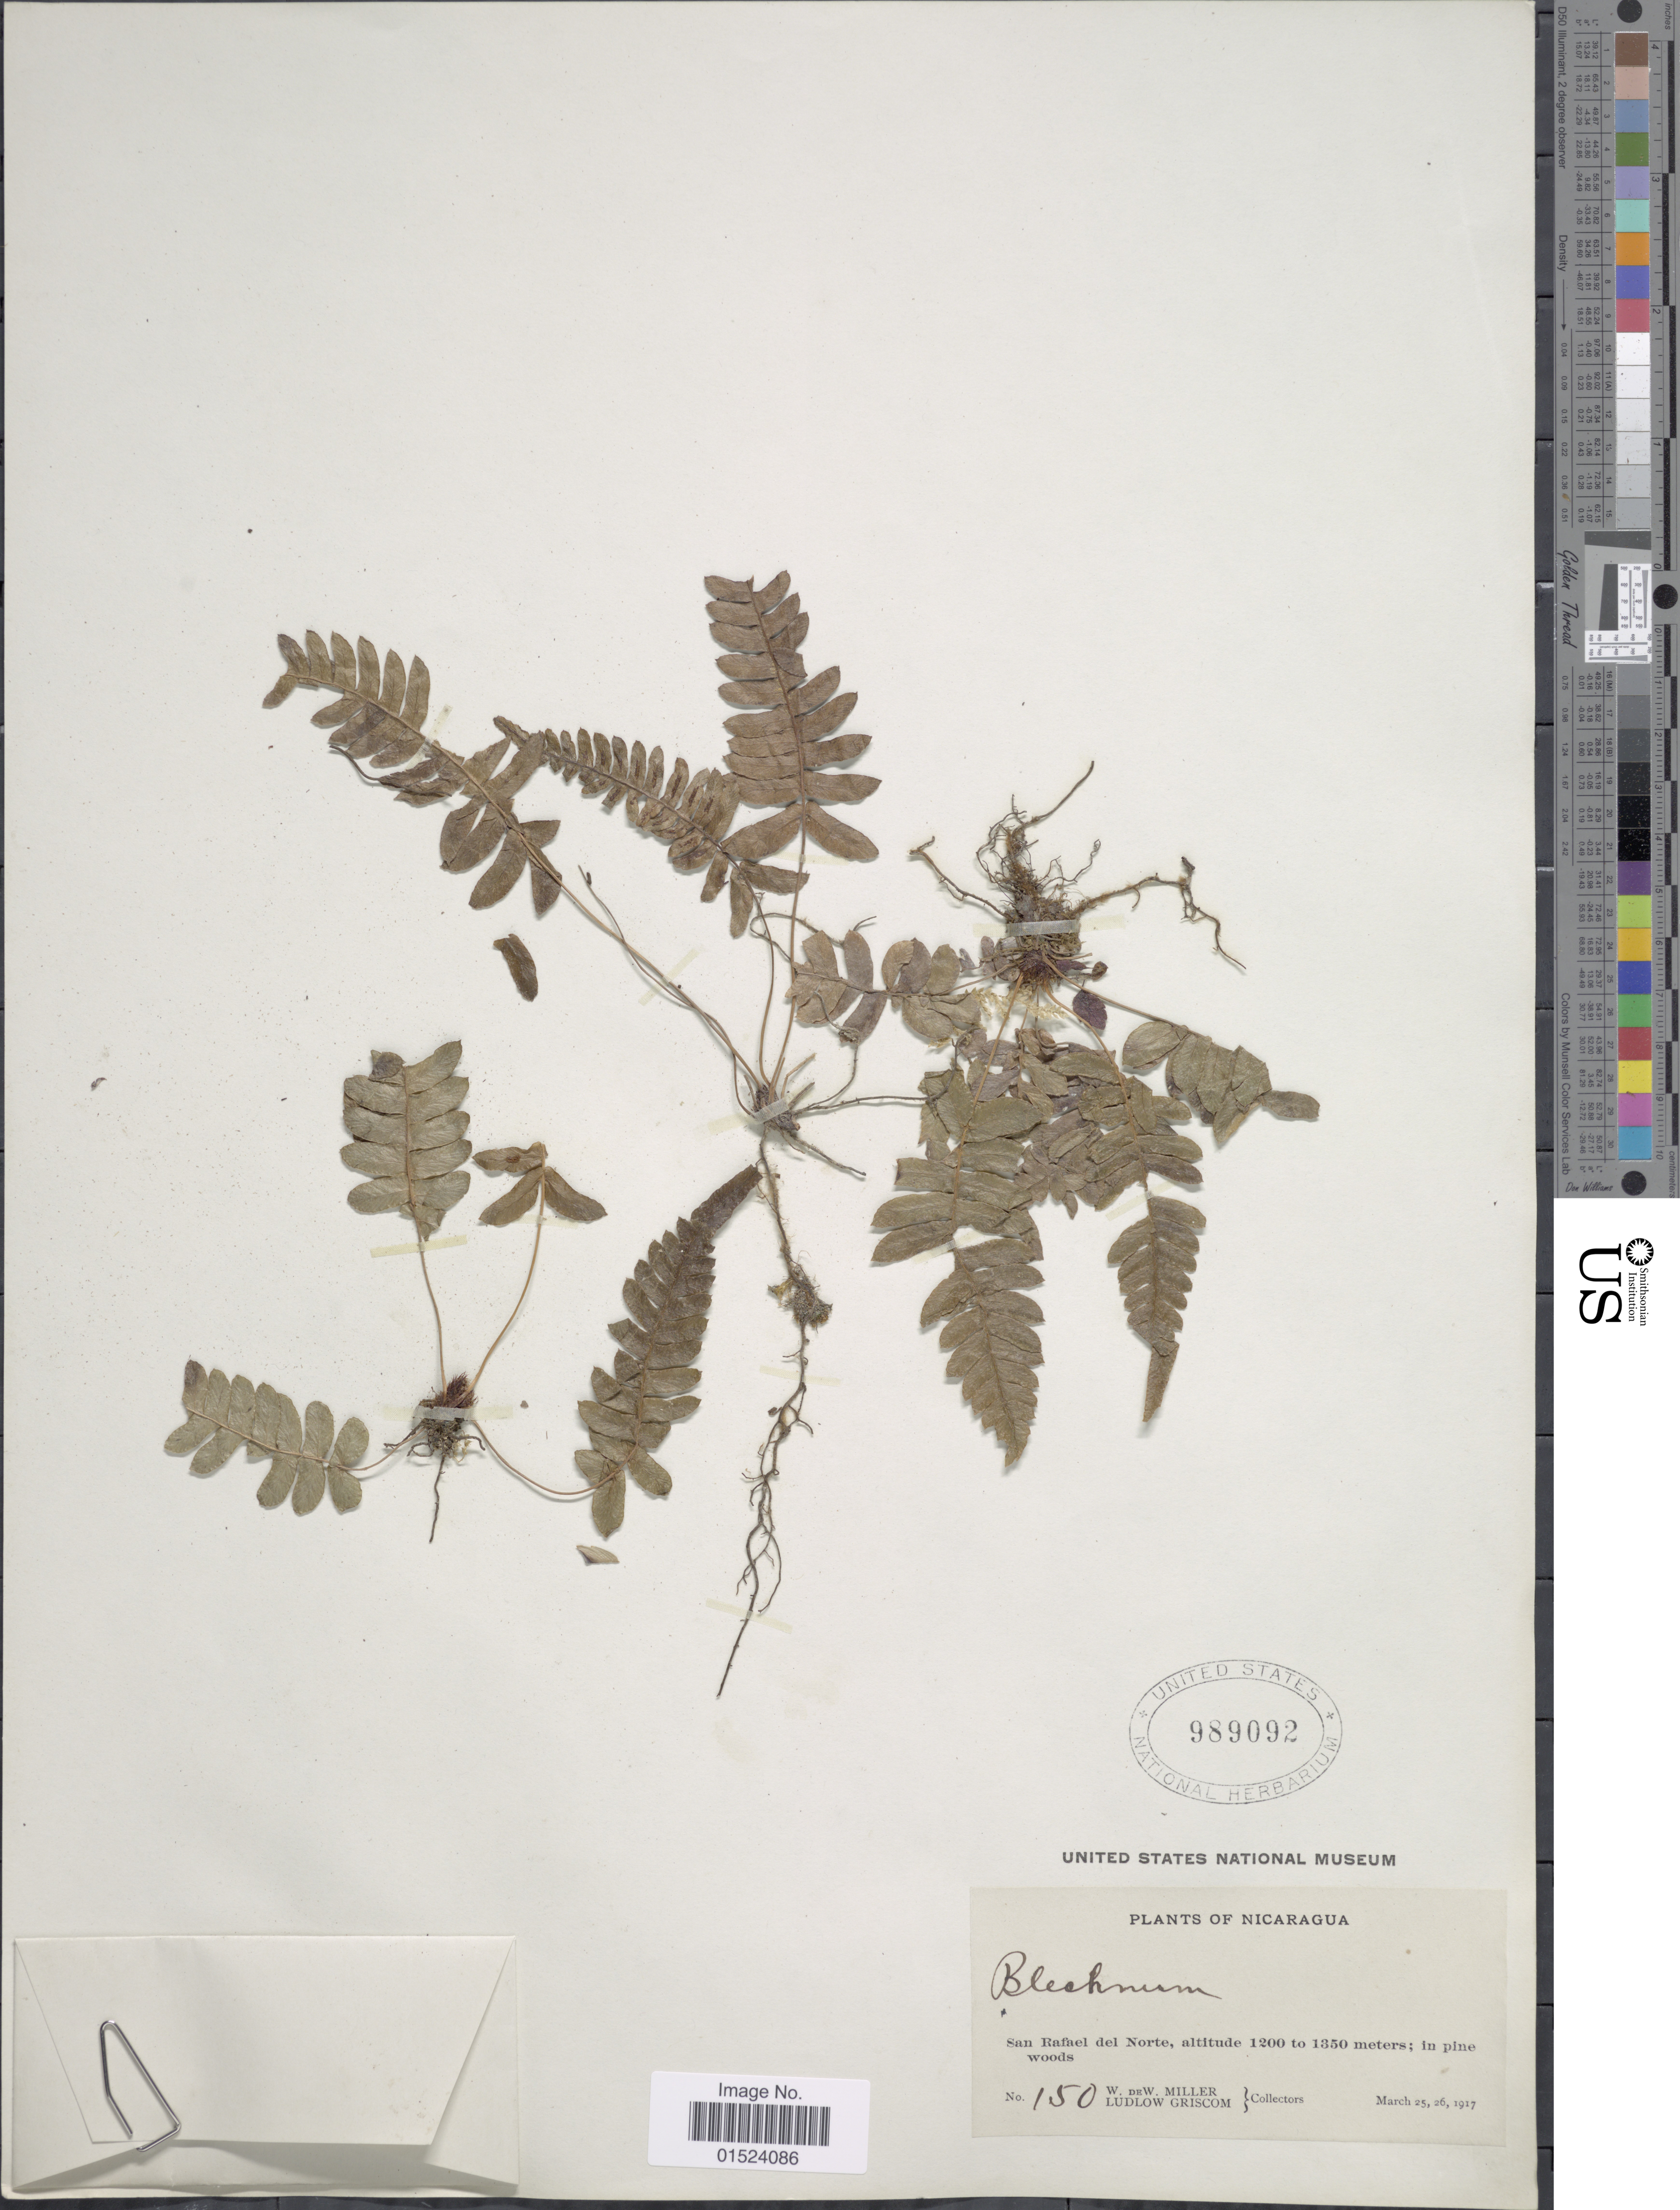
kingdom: Plantae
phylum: Tracheophyta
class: Polypodiopsida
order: Polypodiales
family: Blechnaceae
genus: Blechnum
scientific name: Blechnum glandulosum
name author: Link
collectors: W. D. Miller & L. Griscom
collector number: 150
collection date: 1917-03-25/1917-03-26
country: Nicaragua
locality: San Rafael del Norte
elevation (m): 1200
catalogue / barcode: US 989092